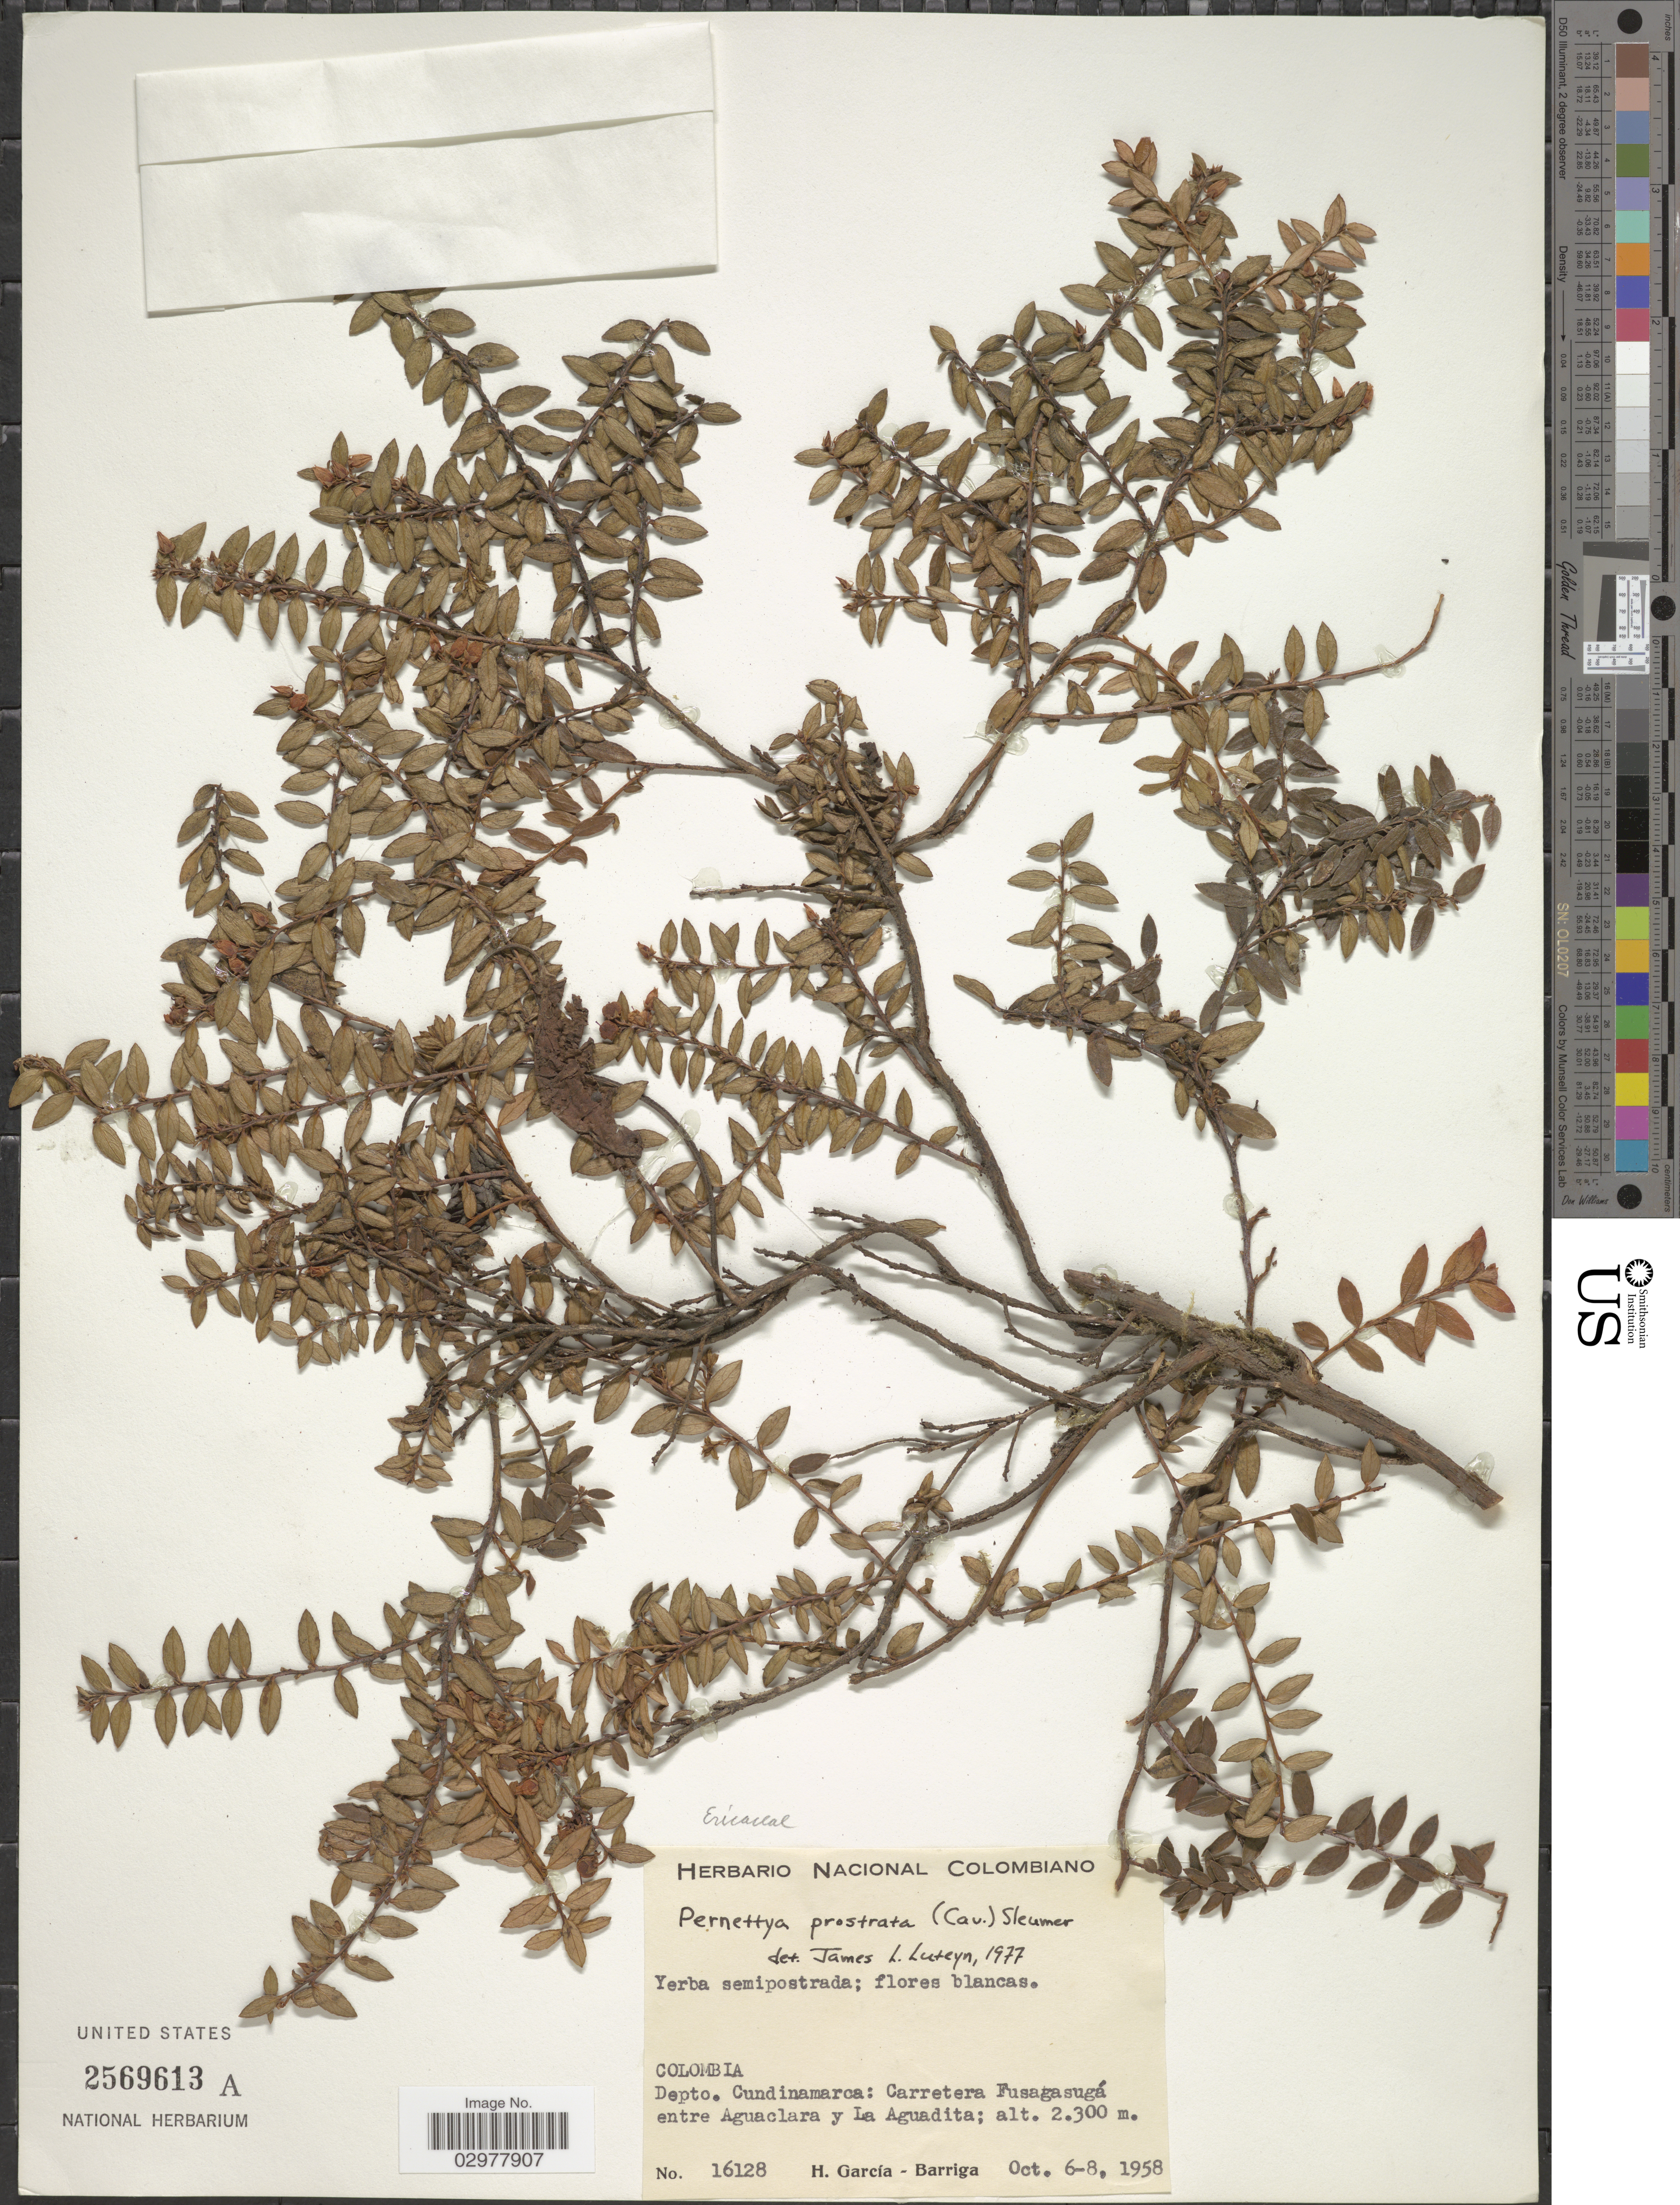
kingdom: Plantae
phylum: Tracheophyta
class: Magnoliopsida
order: Ericales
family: Ericaceae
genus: Pernettya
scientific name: Pernettya prostrata var. euprostrata Sleumer, nom. inval.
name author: Sleumer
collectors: H. García Barriga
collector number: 16128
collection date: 1958-10-06/1958-10-08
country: Colombia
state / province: Cundinamarca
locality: Depto. Cundinamarca: Carretera Fusagasugá entre Aguaclara y La Aguadita.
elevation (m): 2300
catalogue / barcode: US 2569613A